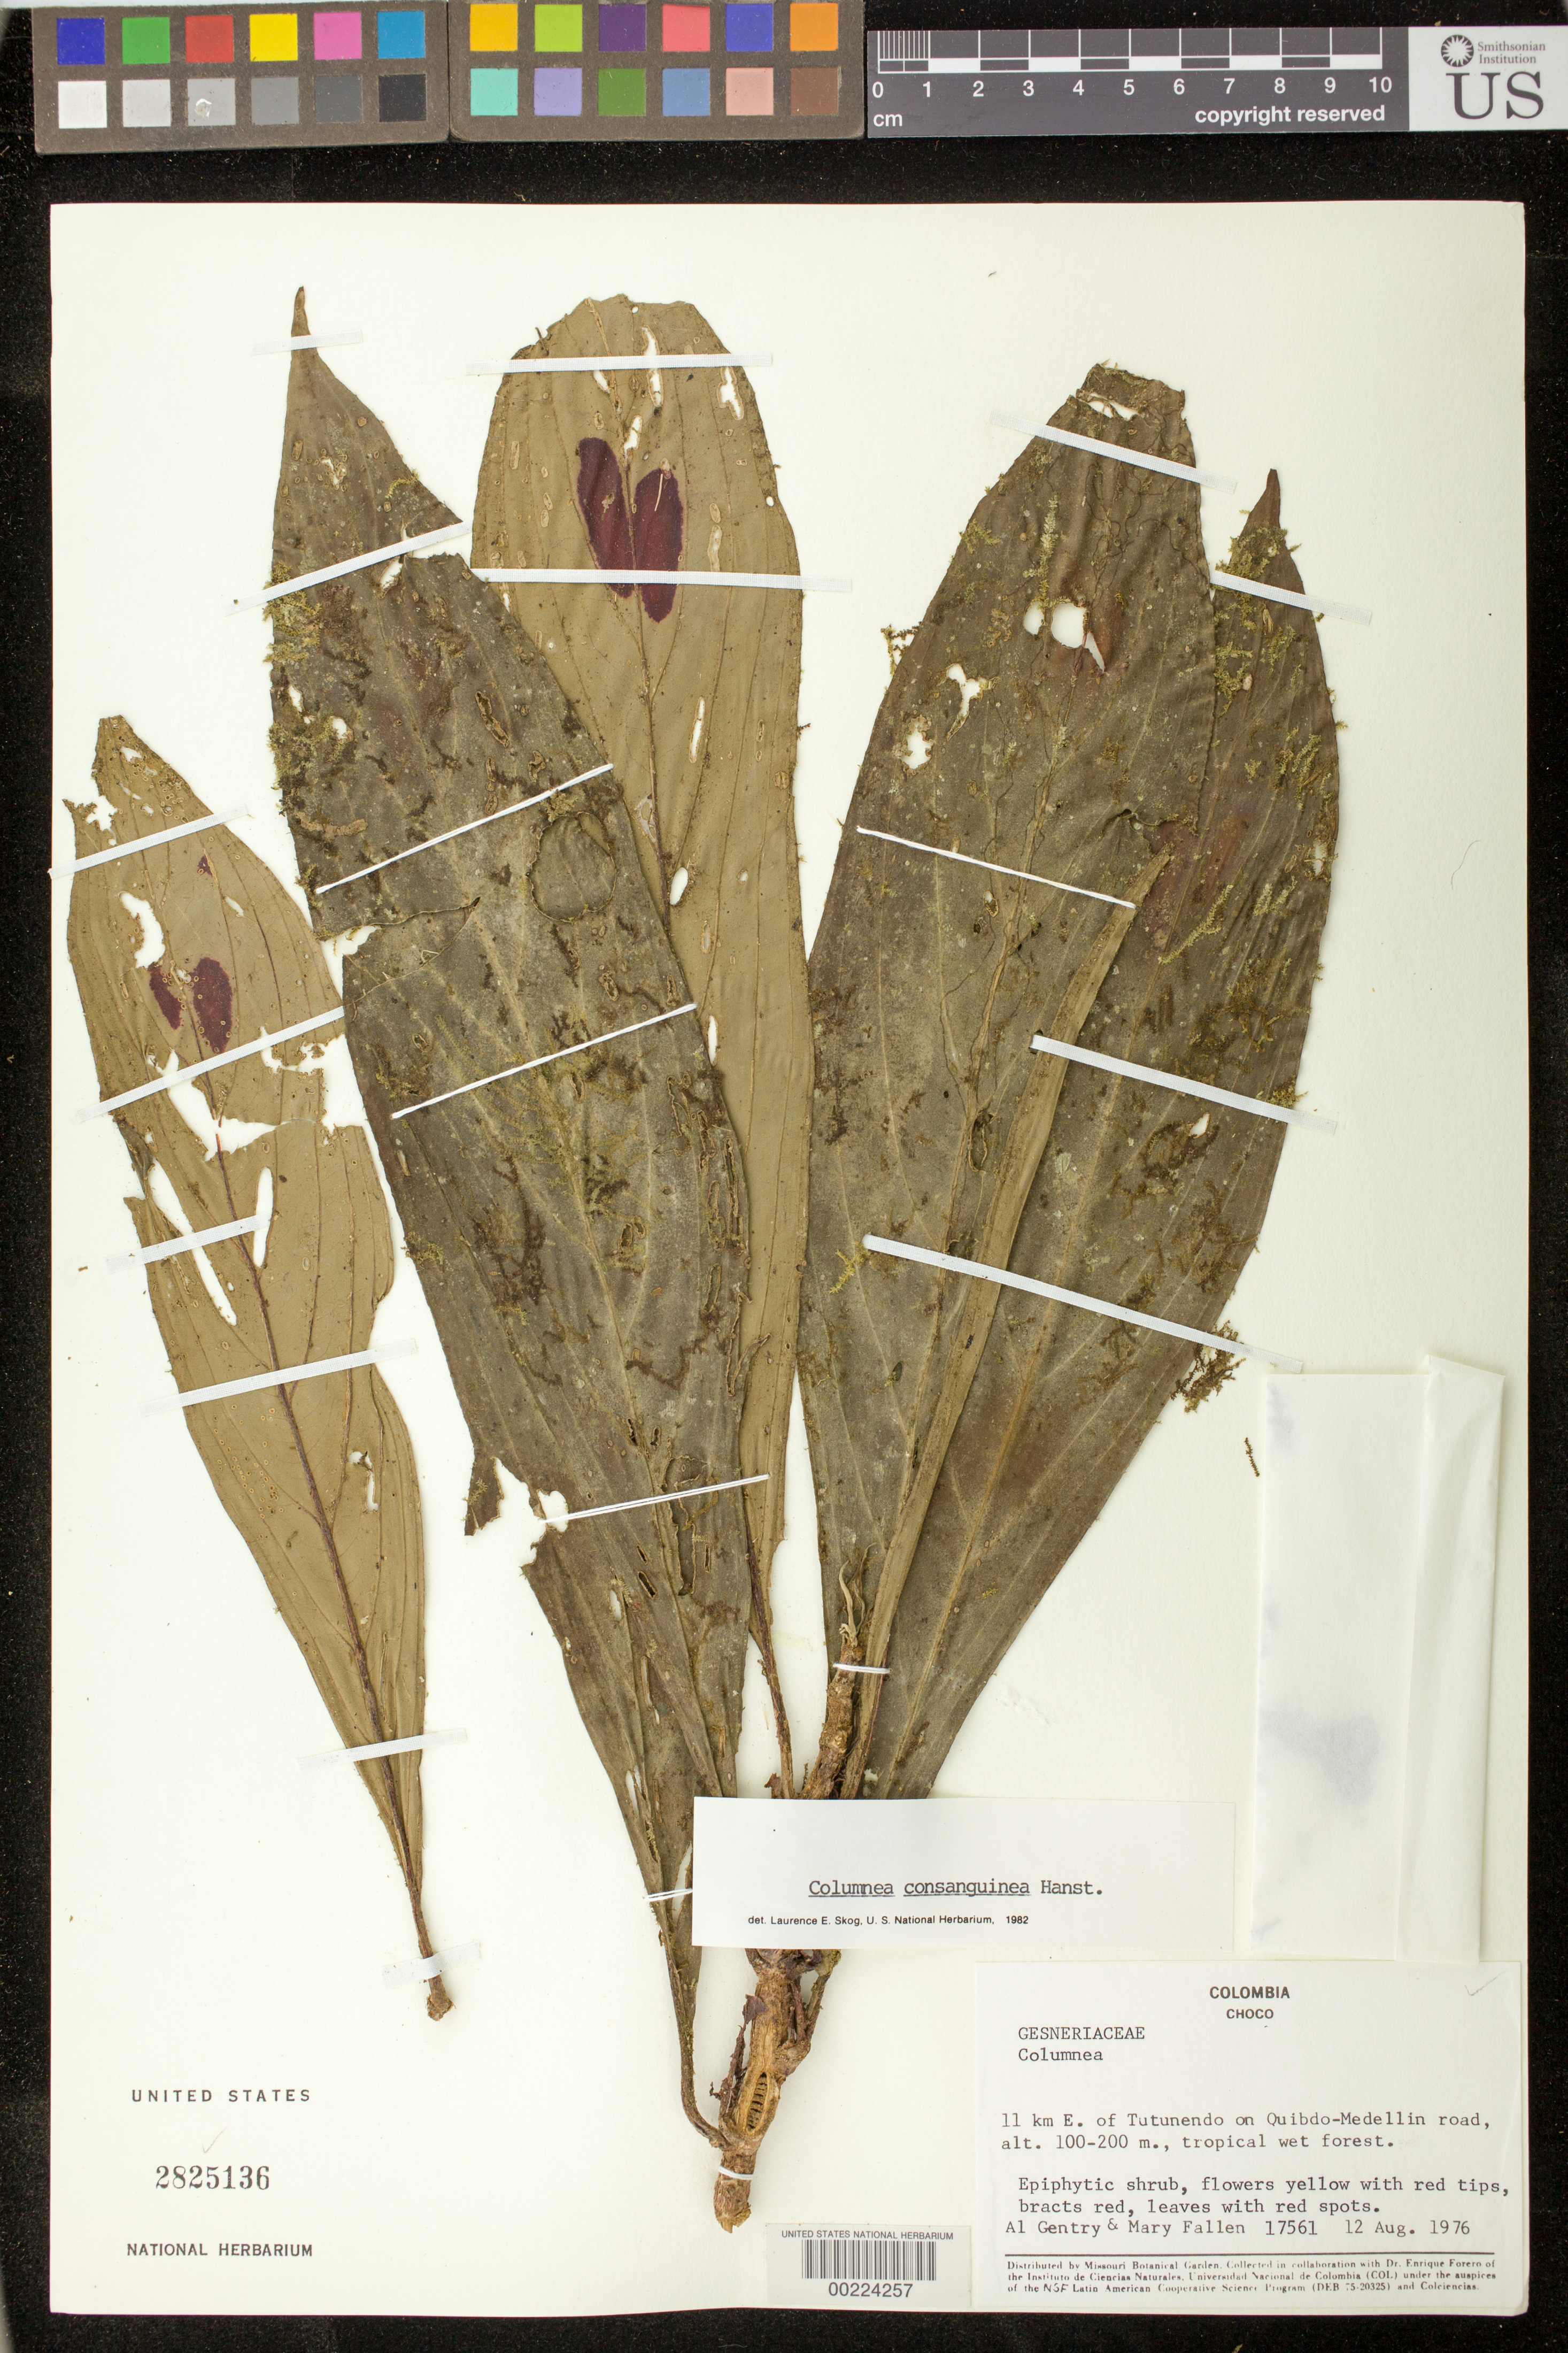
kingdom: Plantae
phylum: Tracheophyta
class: Magnoliopsida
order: Lamiales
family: Gesneriaceae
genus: Columnea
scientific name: Columnea consanguinea Hanst. var. consanguinea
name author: (Hanst.) Hanst.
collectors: A. H. Gentry & M. Fallen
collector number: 17561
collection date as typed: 12 Aug 1976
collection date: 1976-08-12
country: Colombia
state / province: Chocó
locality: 11 km E of Tutunendo on Quibdo-Medellin road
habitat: Tropical wet forest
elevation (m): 100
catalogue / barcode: US 2825136